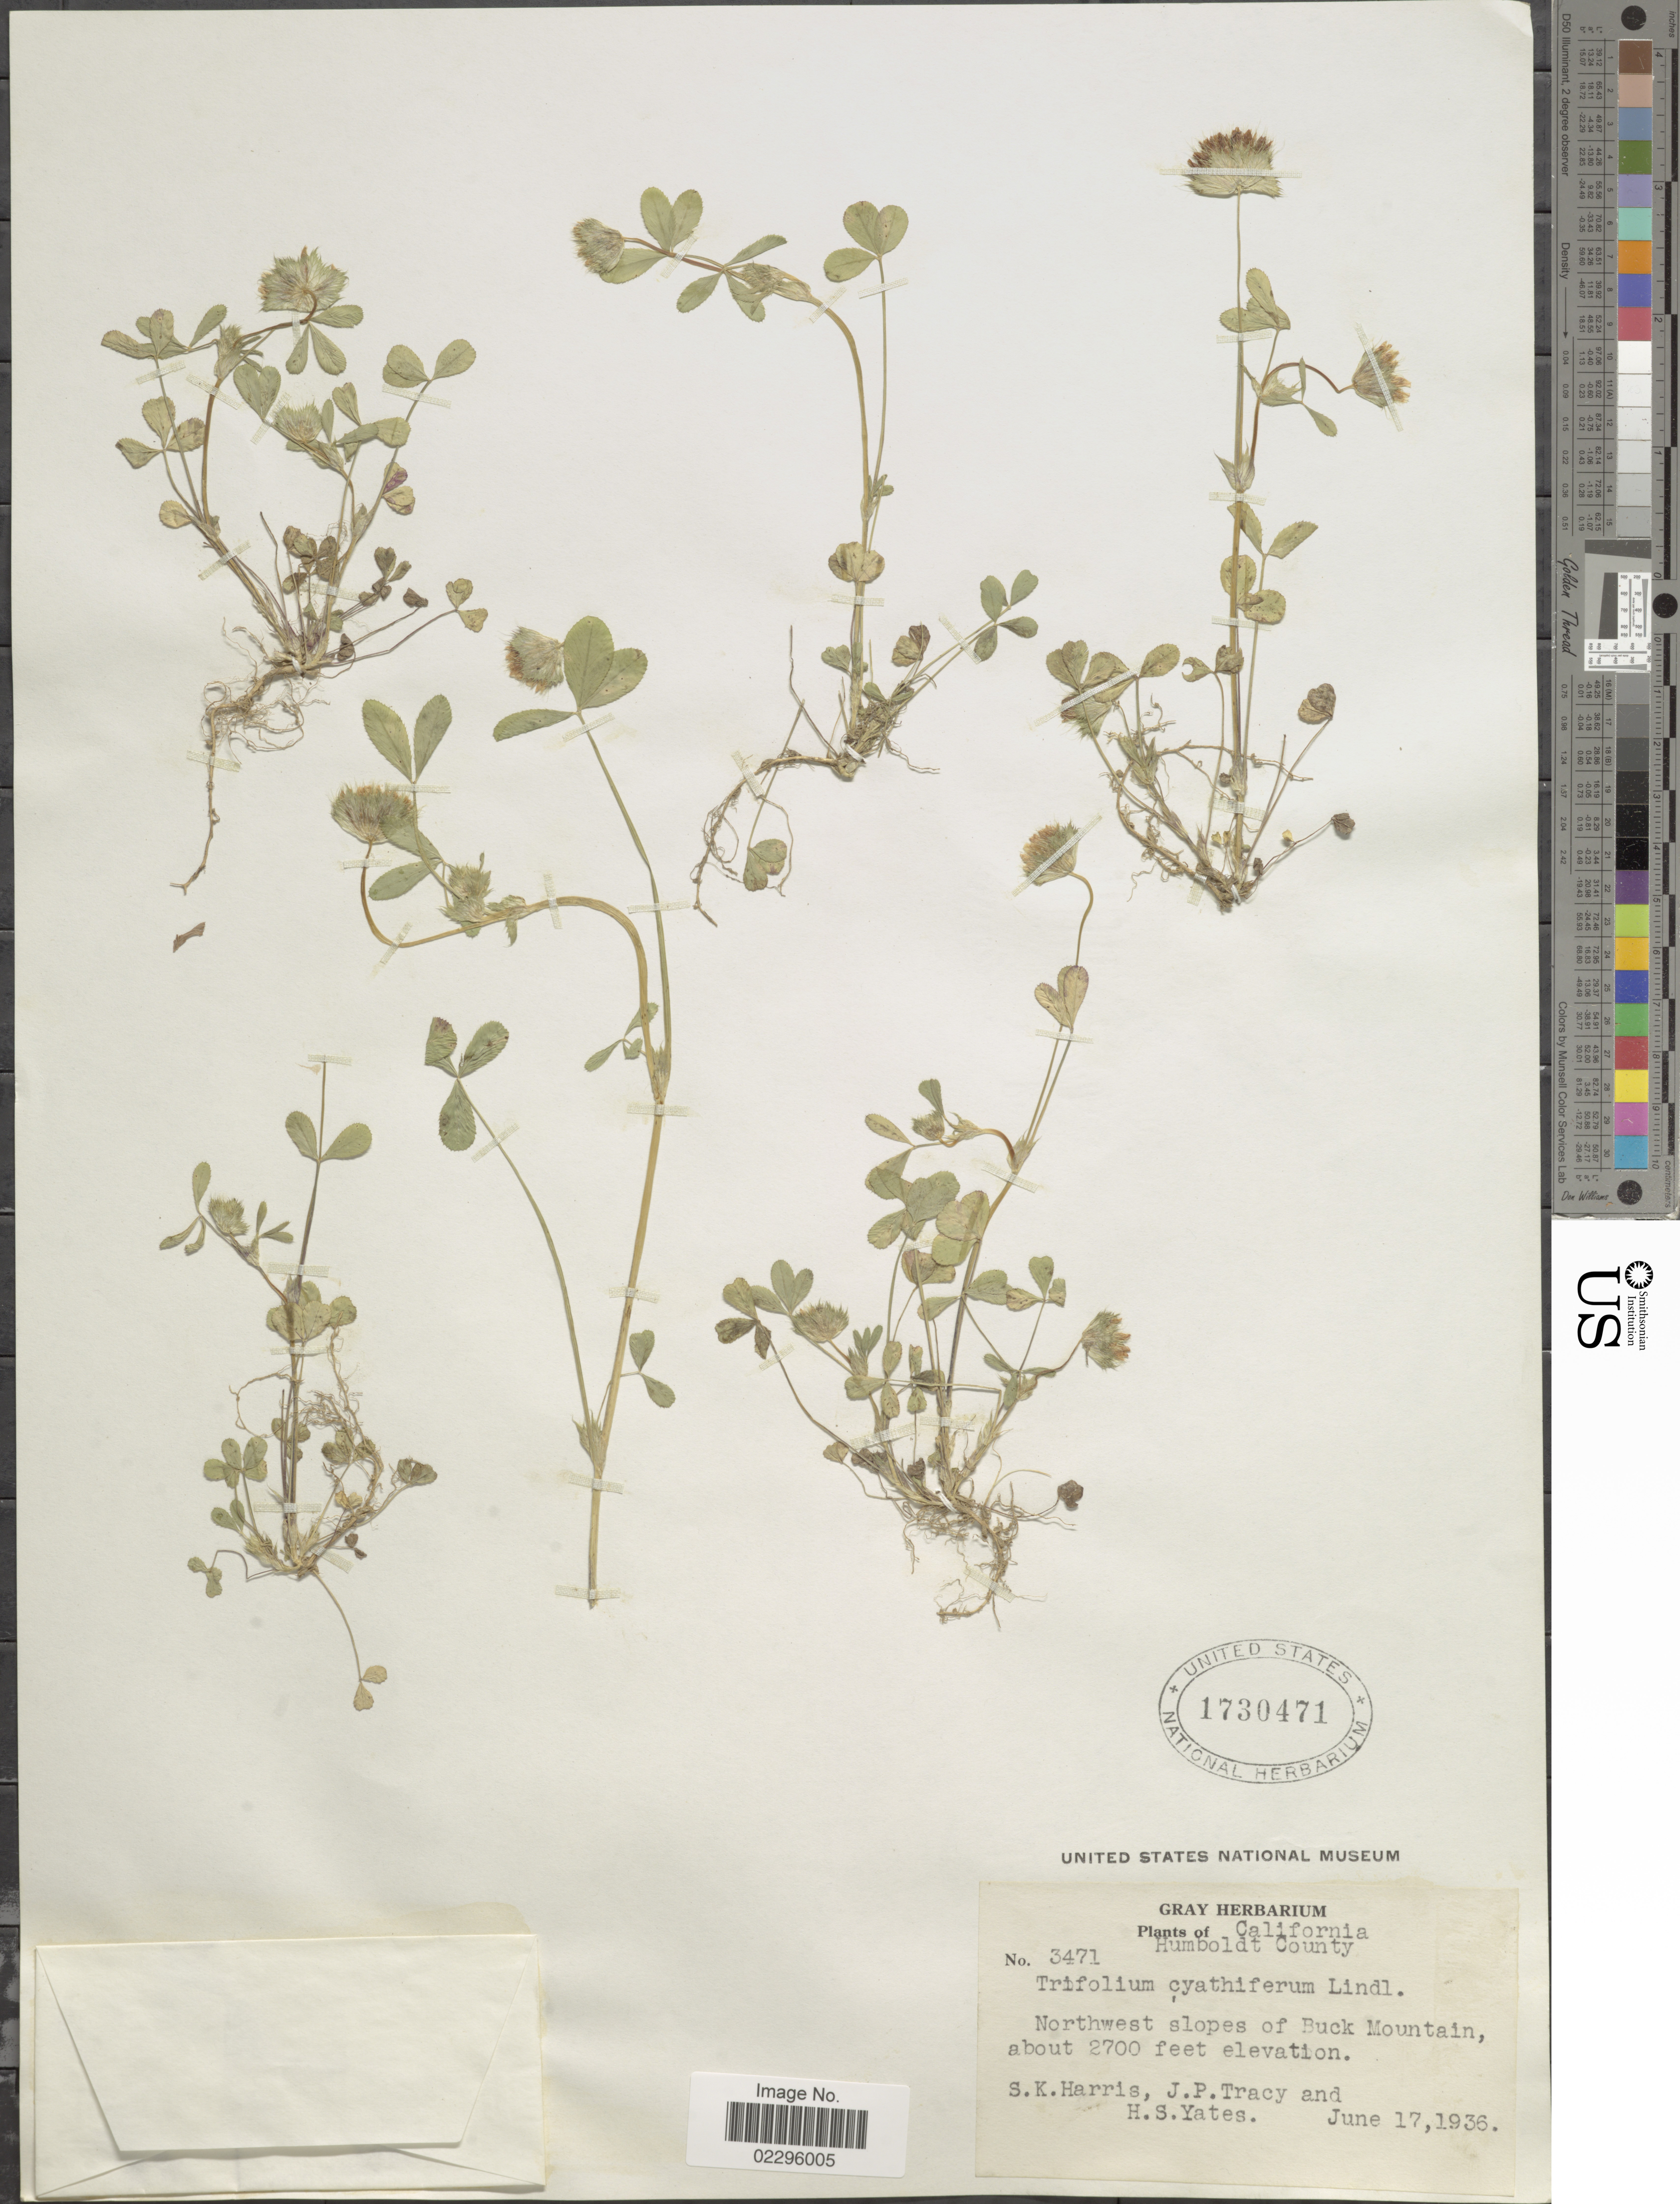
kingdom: Plantae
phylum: Tracheophyta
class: Magnoliopsida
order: Fabales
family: Fabaceae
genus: Trifolium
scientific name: Trifolium cyathiferum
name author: Lindl.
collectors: S. K. Harris, J. Tracy & H. S. Yates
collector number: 3471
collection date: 1936-06-17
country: United States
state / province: California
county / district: Humboldt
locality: Humboldt County, northwest slopes of Buck Mountain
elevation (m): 823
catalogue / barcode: US 1730471